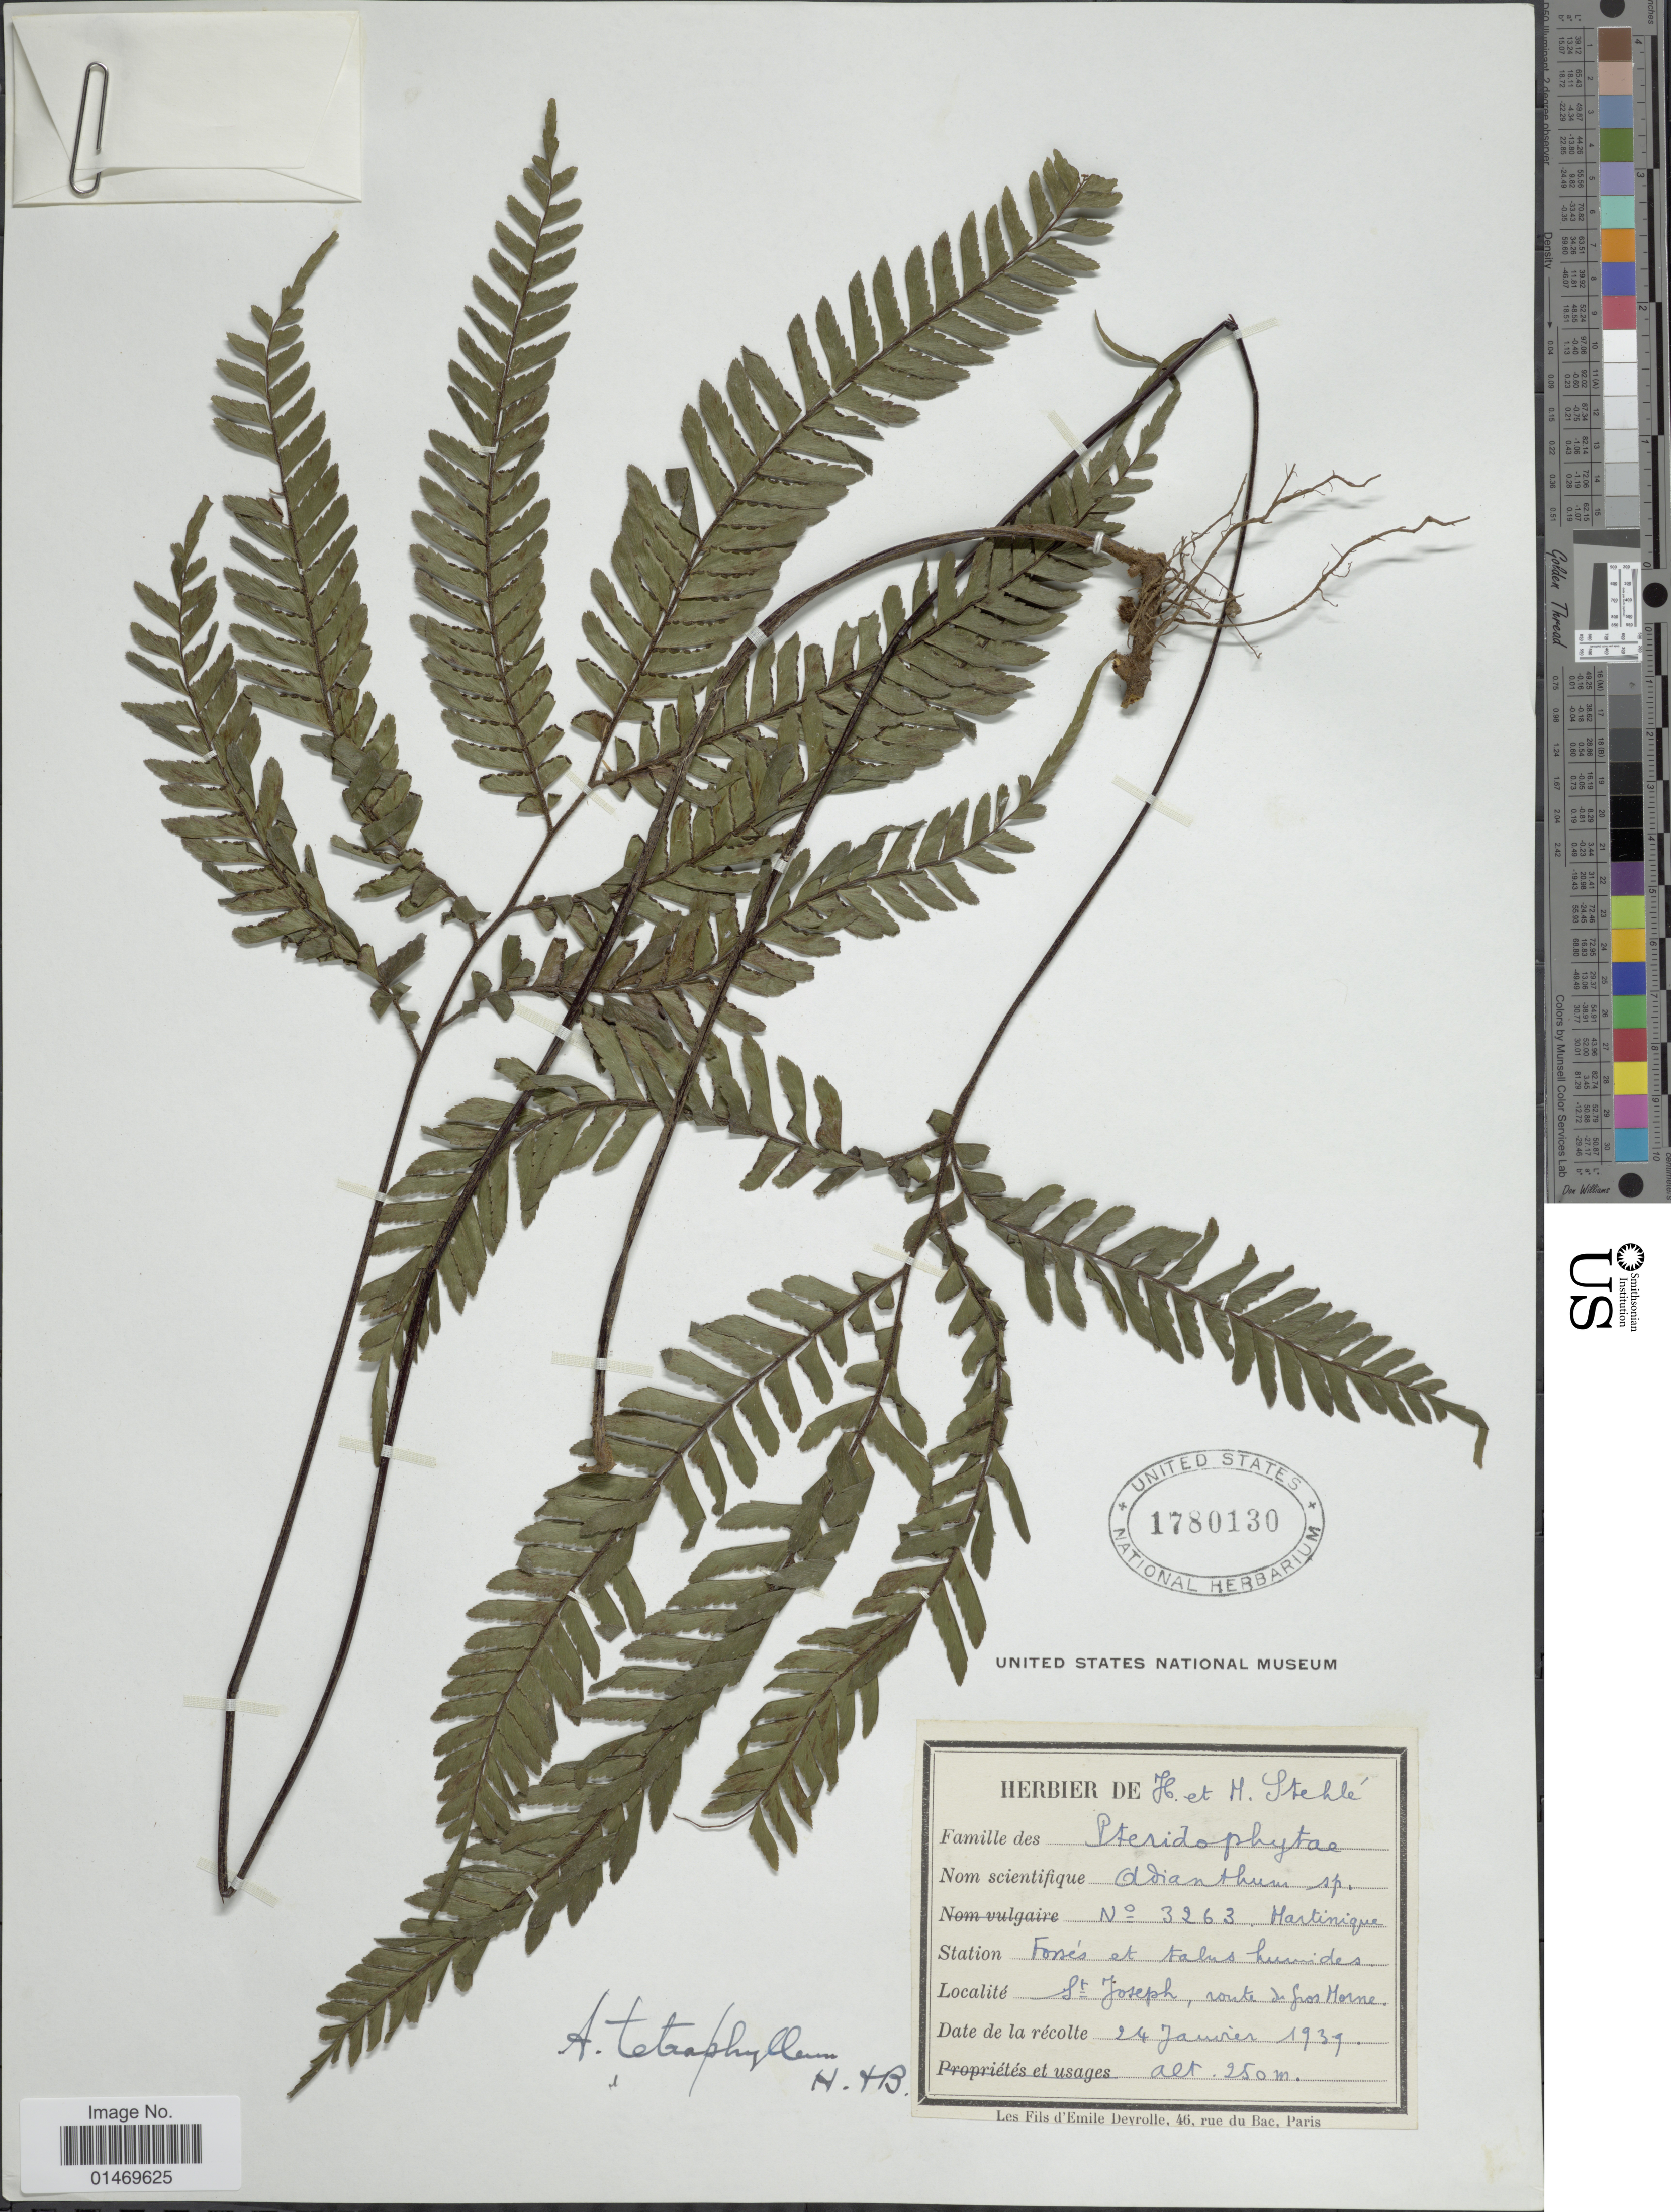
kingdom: Plantae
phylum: Tracheophyta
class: Polypodiopsida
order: Polypodiales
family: Pteridaceae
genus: Adiantum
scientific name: Adiantum tetraphyllum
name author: Humb. & Bonpl. ex Willd.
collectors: M. Stehlé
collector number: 3263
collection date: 1939-01-24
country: Martinique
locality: St. Joseph, route de Gros Morne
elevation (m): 250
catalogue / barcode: US 1780130